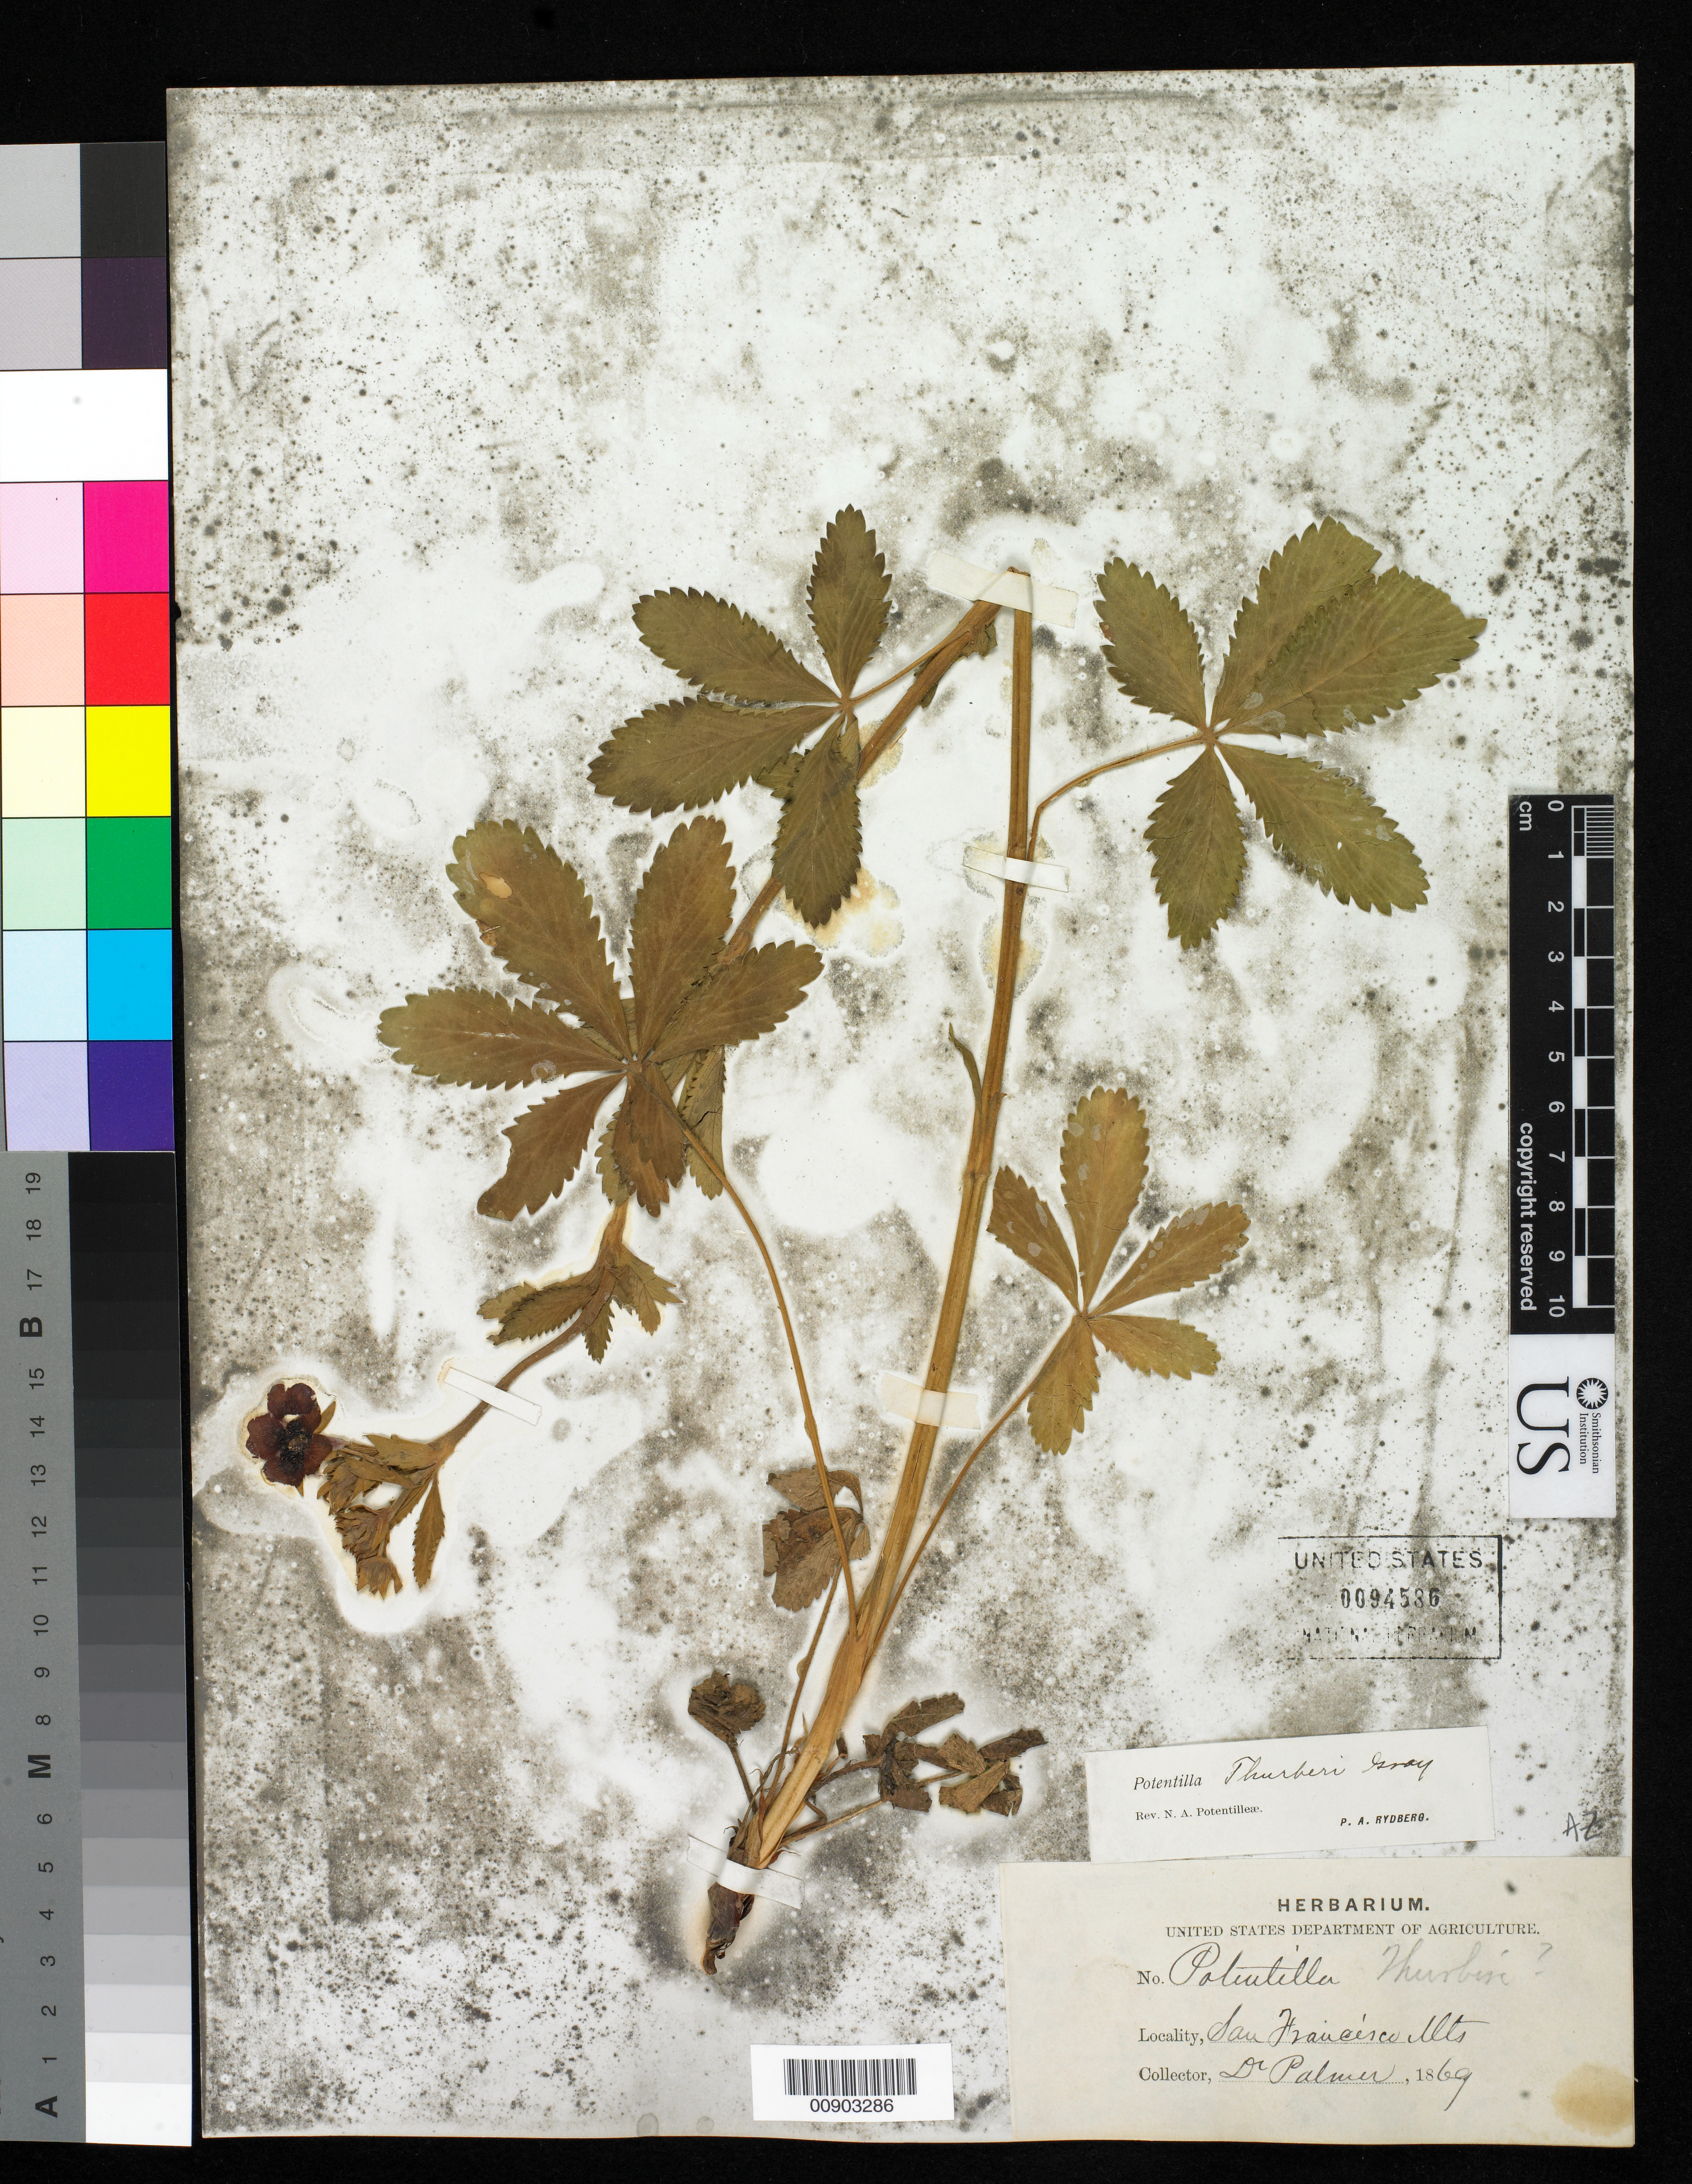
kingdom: Plantae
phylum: Tracheophyta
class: Magnoliopsida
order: Rosales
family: Rosaceae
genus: Potentilla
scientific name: Potentilla thurberi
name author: A. Gray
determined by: Rydberg, P. A.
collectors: E. Palmer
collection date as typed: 1869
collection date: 1869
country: United States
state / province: Arizona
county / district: Coconino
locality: San Francisco Mts.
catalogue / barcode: US 94586